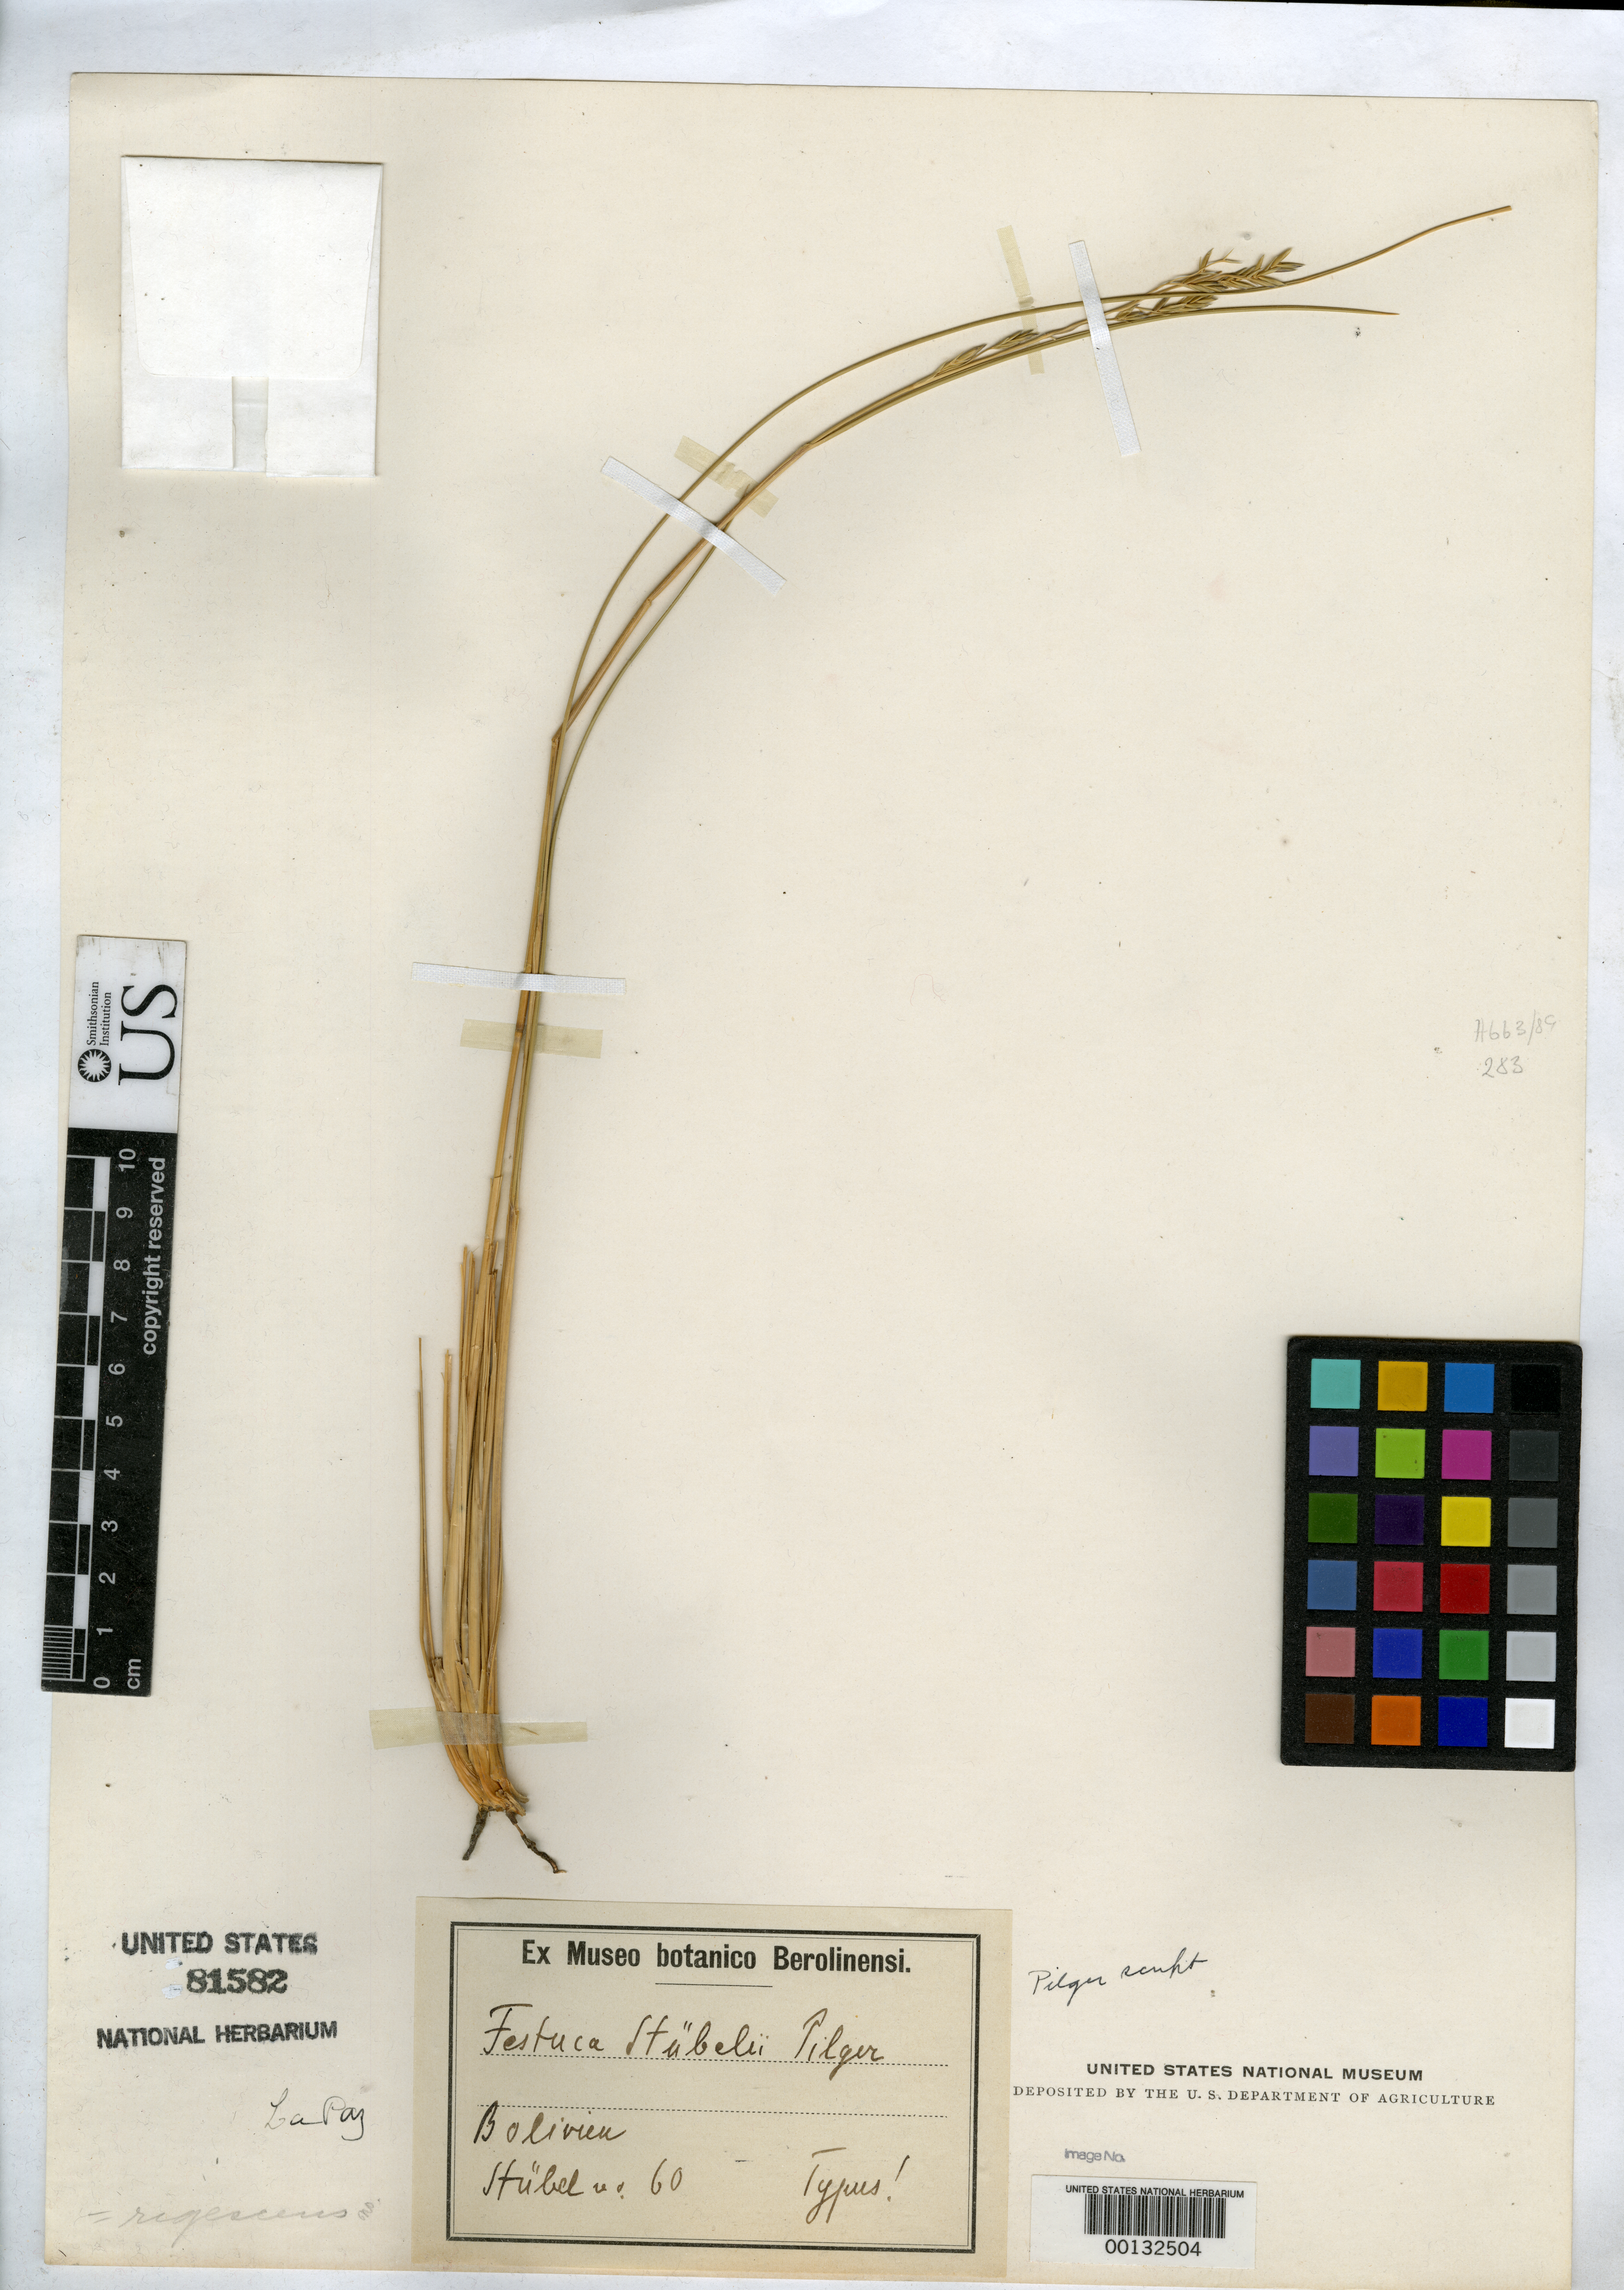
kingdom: Plantae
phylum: Tracheophyta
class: Liliopsida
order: Poales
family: Poaceae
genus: Festuca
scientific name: Festuca stubelii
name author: Pilg.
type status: Isotype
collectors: A. Stübel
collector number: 60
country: Bolivia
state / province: La Paz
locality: Near La Paz.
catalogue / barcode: US 81582